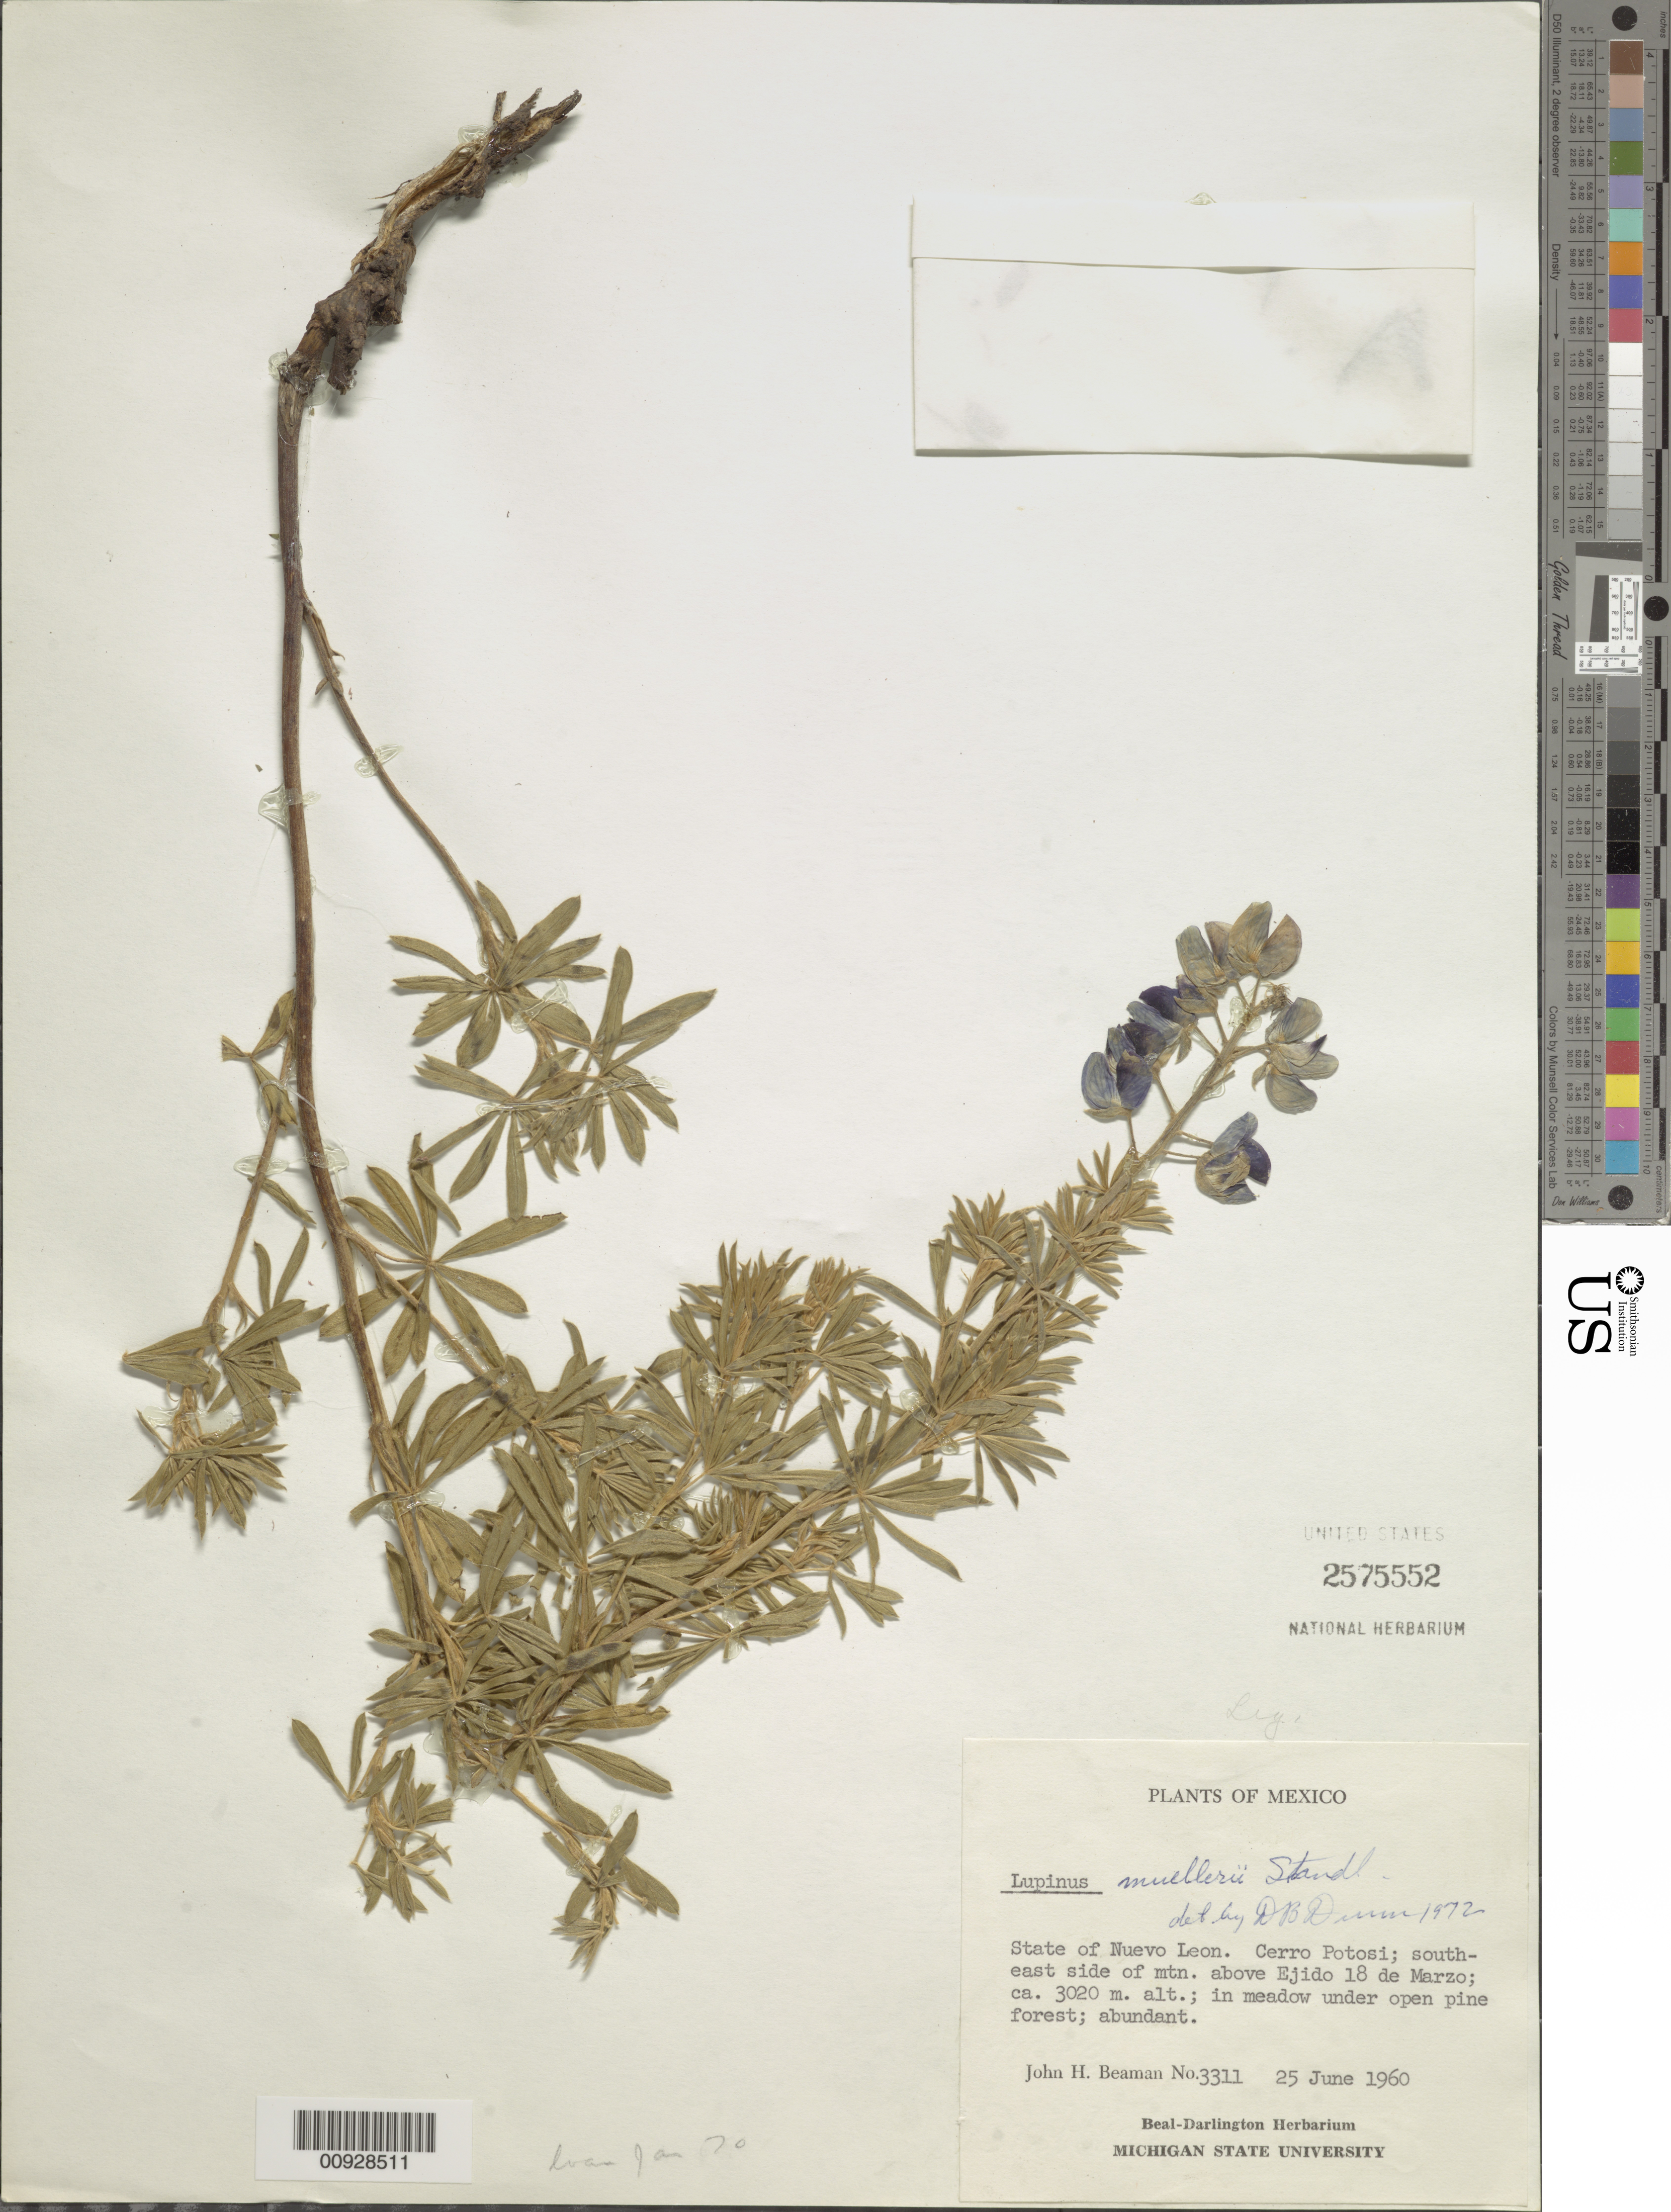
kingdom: Plantae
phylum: Tracheophyta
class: Magnoliopsida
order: Fabales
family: Fabaceae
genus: Lupinus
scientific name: Lupinus muelleri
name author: Standl.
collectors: J. H. Beaman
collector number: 3311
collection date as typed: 25 Jun 1960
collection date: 1960-06-25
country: Mexico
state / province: Nuevo León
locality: State of Nuevo León: Cerro Potosí; southeast side of mtn. above Ejido 18 de Marzo.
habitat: In meadow under open pine forest.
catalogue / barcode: US 2575552